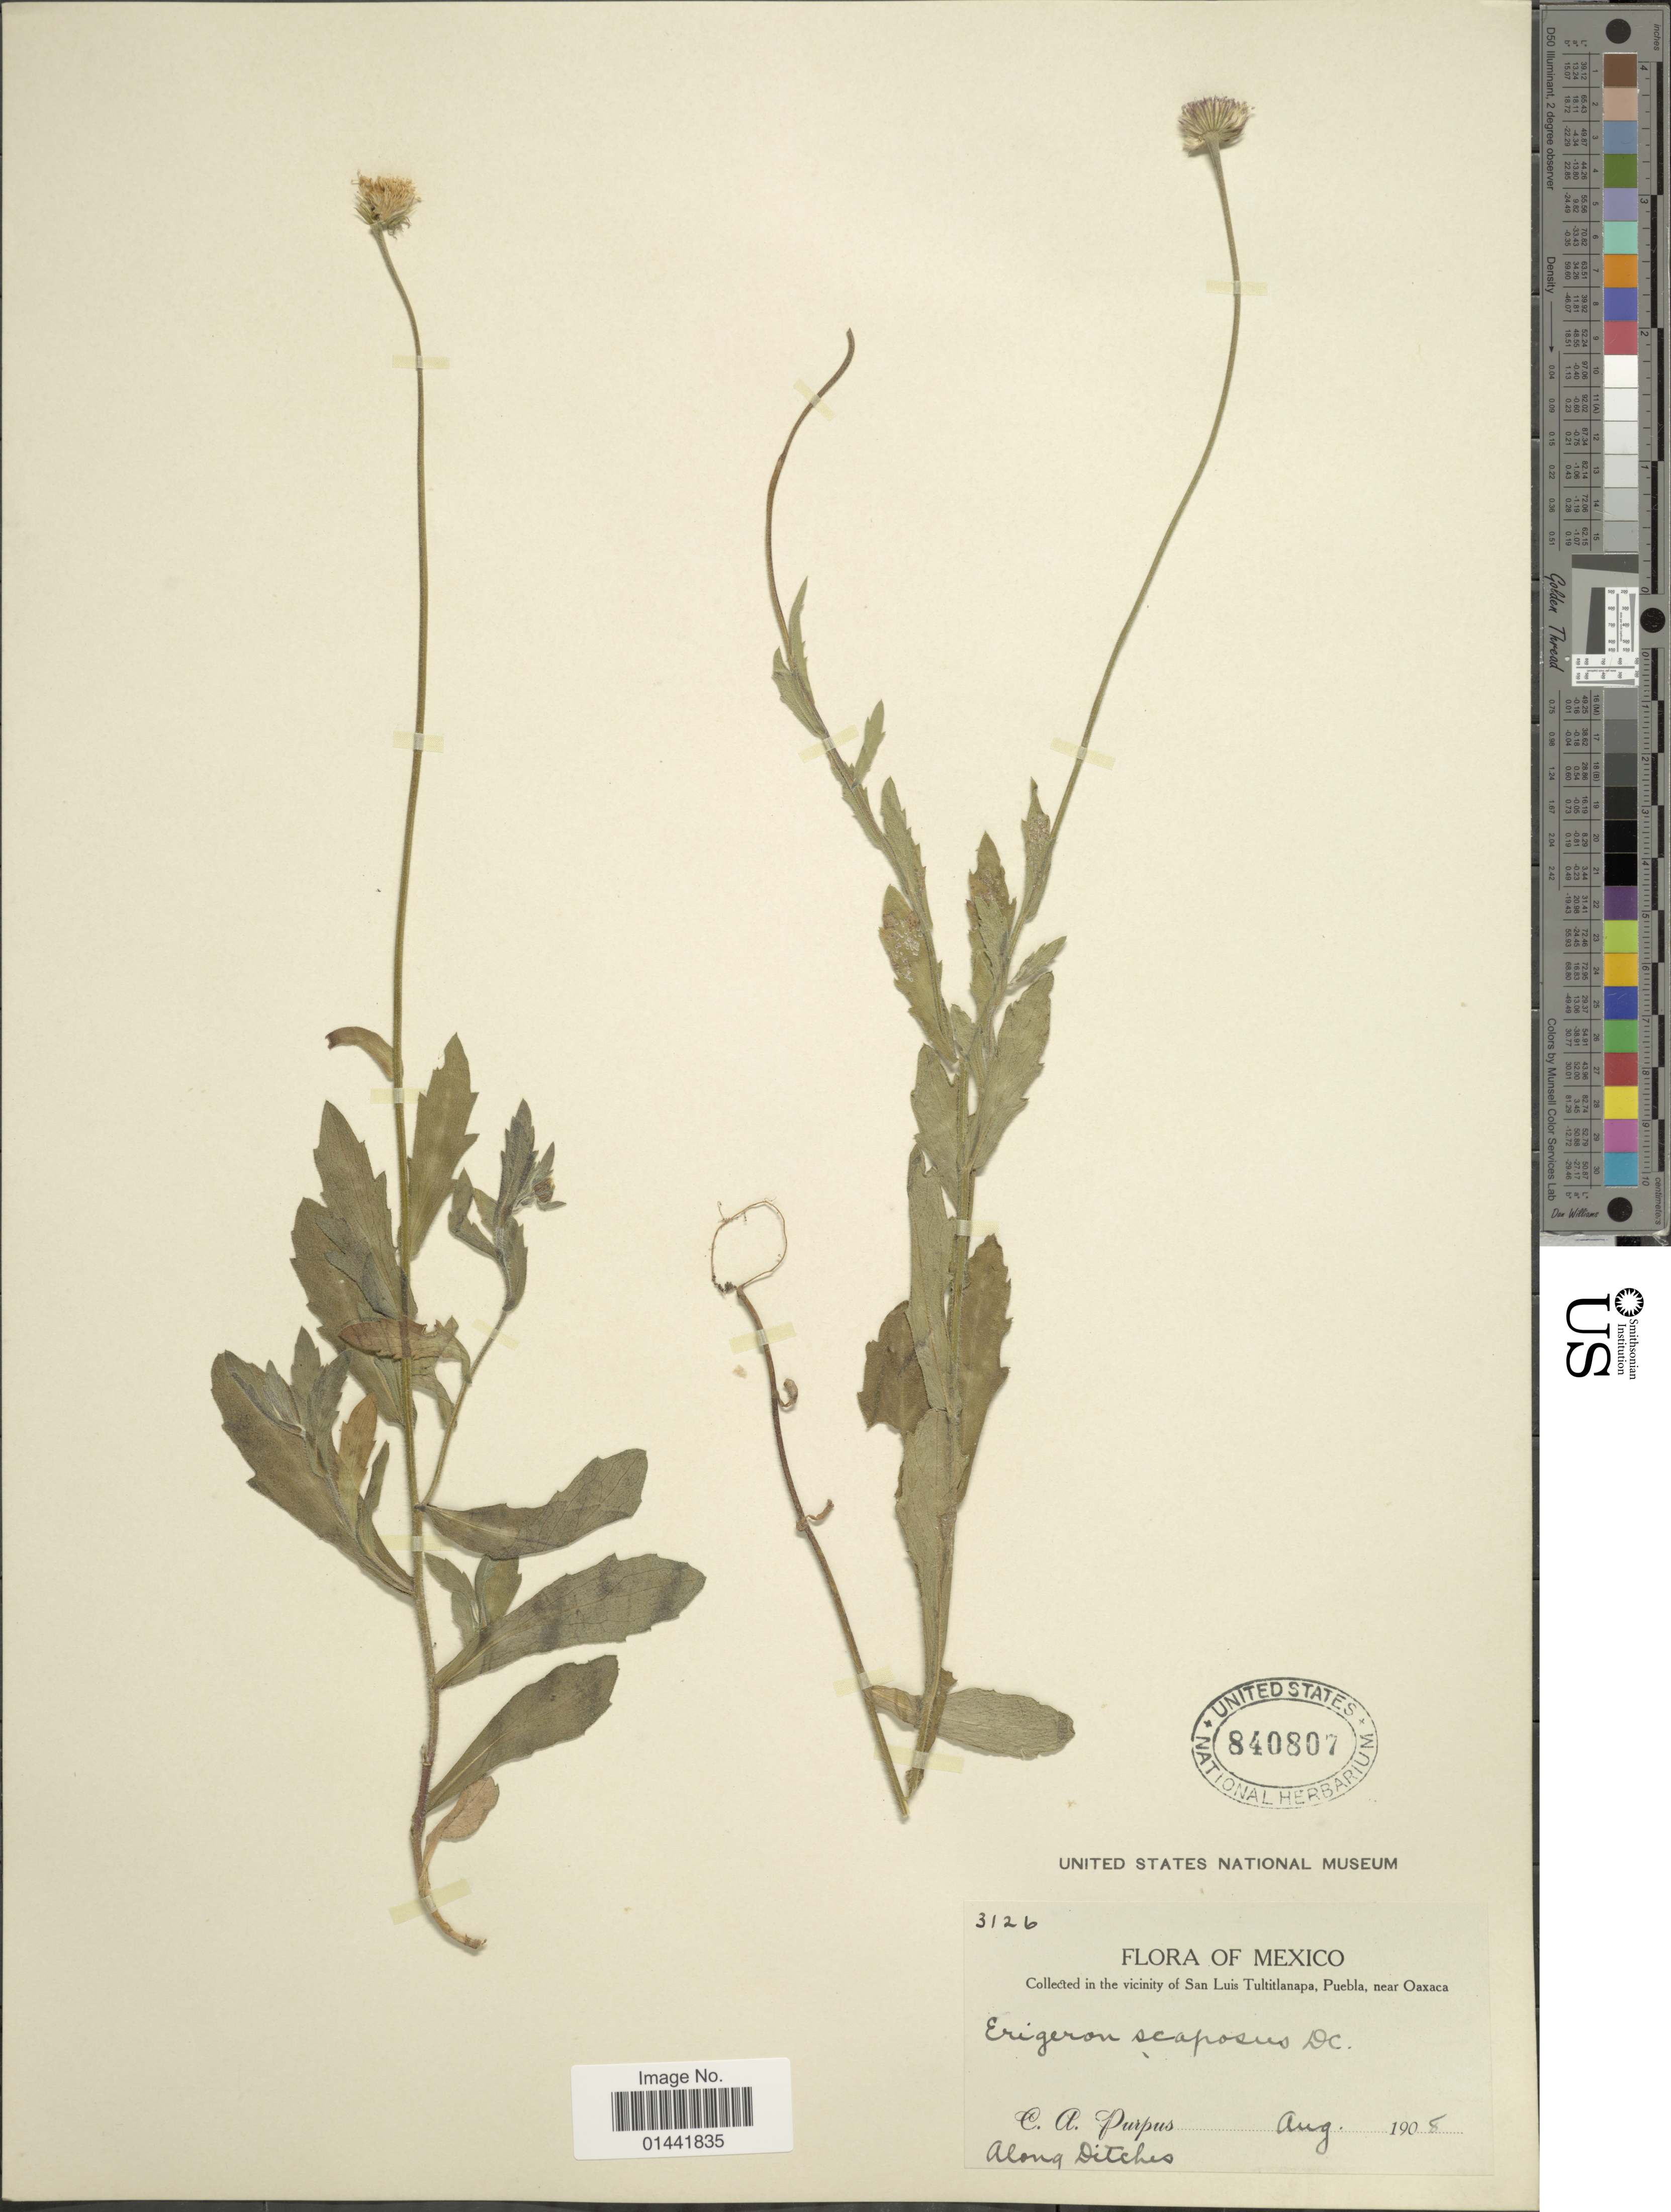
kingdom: Plantae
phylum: Tracheophyta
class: Magnoliopsida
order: Asterales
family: Asteraceae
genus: Erigeron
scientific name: Erigeron scaposus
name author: DC.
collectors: C. A. Purpus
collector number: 3126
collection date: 1908-08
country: Mexico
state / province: Puebla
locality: In the vicinity of San Luis Tultitlanapa, along Ditches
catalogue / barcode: US 840807